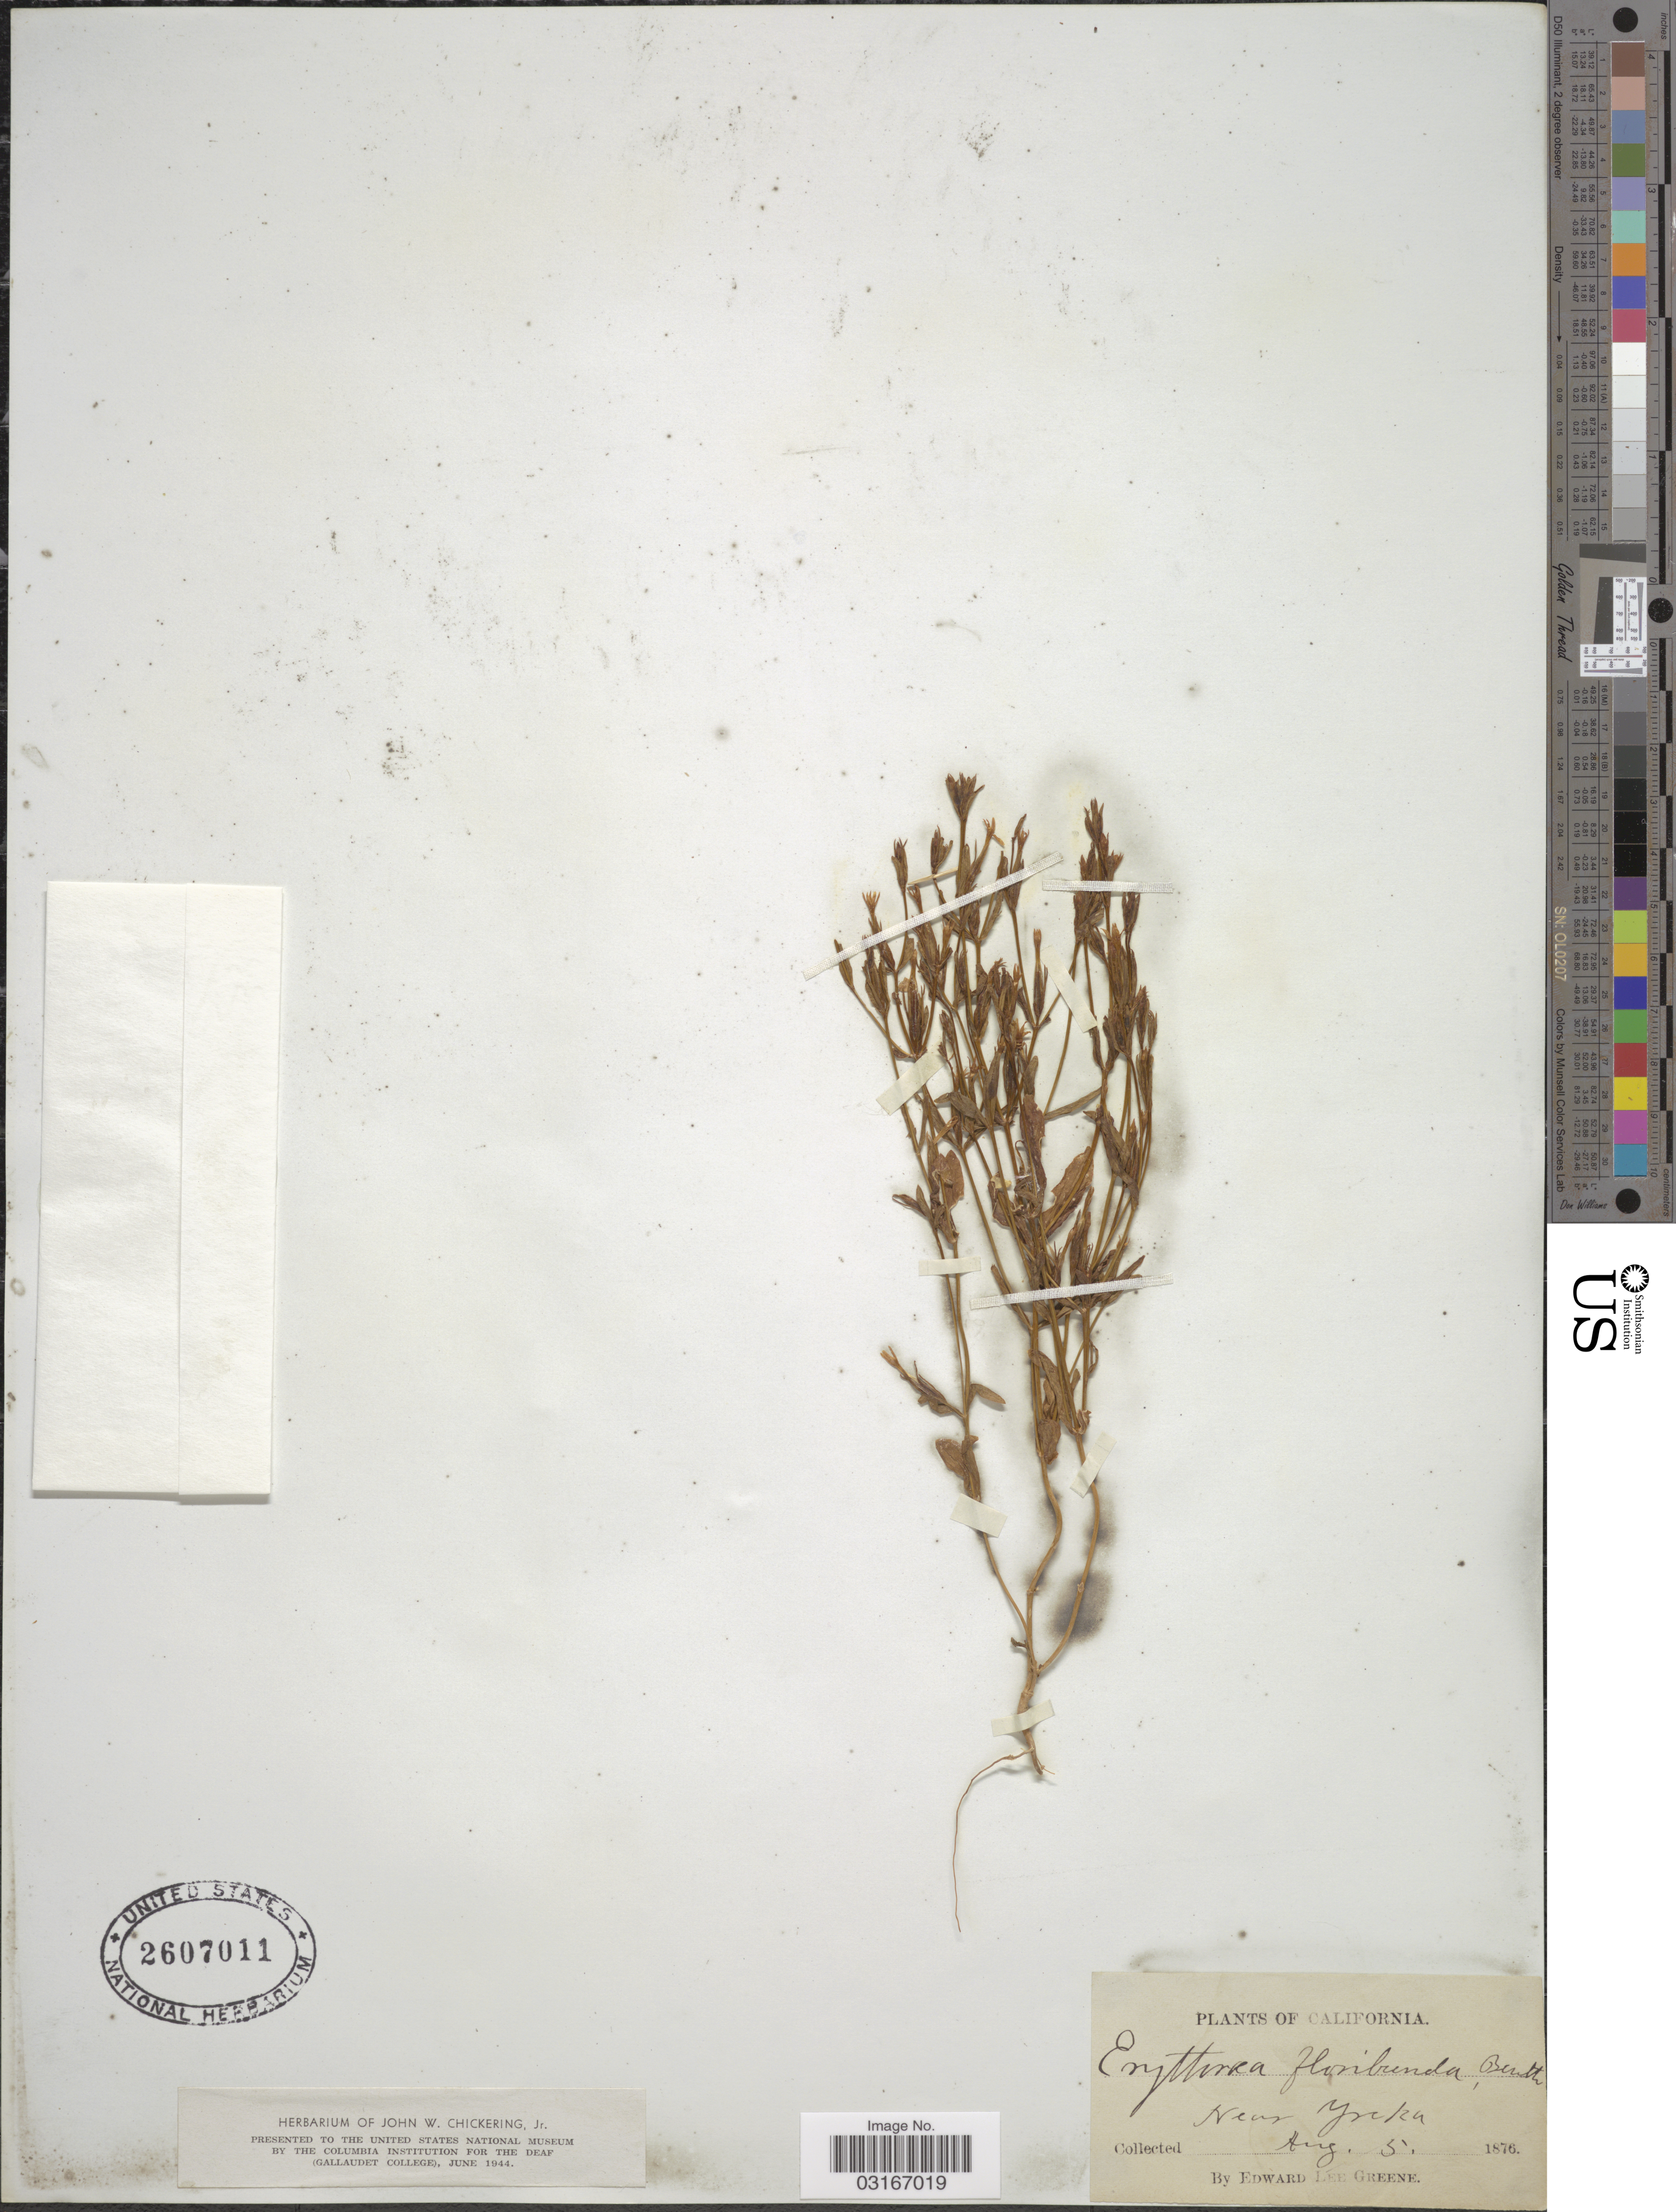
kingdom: Plantae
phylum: Tracheophyta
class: Magnoliopsida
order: Gentianales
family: Gentianaceae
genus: Centaurium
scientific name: Centaurium floribundum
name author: (Benth.) B.L. Rob.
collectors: E. L. Greene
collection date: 1876-08-05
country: United States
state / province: California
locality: Near Yreka.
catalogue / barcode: US 2607011